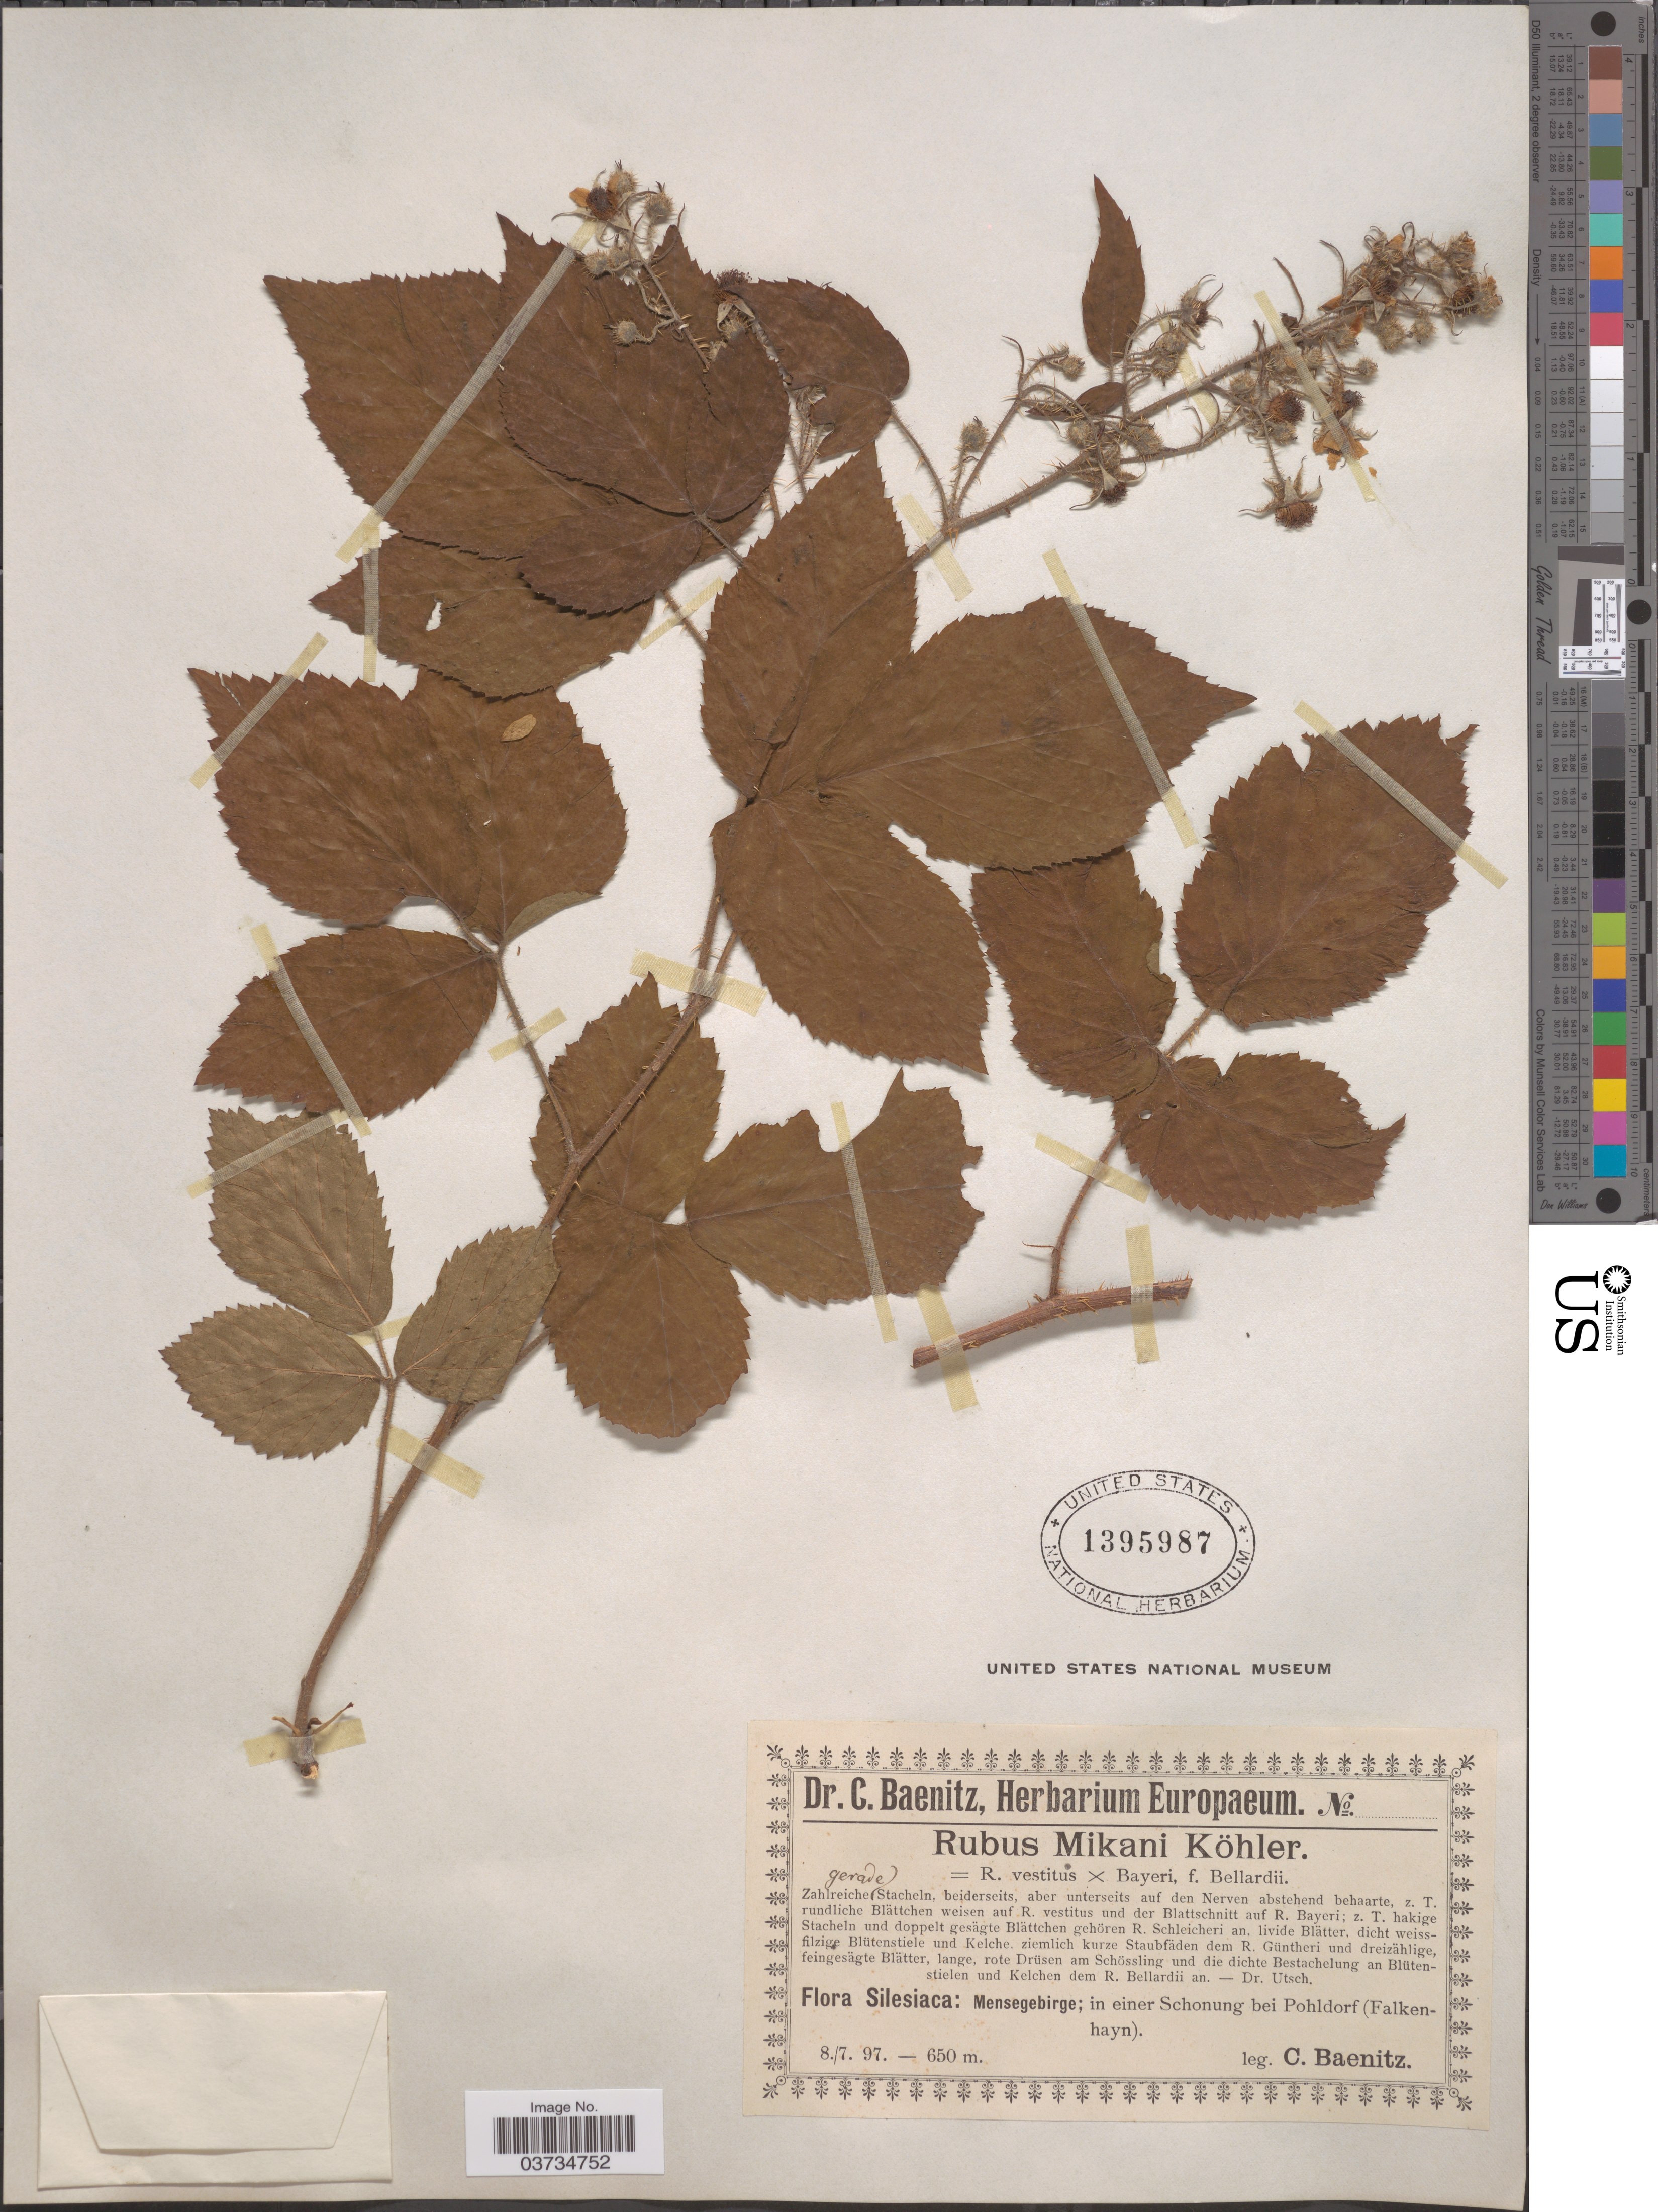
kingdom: Plantae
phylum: Tracheophyta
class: Magnoliopsida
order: Rosales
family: Rosaceae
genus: Rubus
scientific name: Rubus mikanii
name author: Köhler ex Weihe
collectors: C. G. Baenitz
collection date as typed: Transcribed d/m/y: 8/7/97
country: Poland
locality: Silesiaca: Mensegebirge; in einer Schonung bei Pohldorf (Falkenhayn).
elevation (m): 650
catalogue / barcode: US 1395987